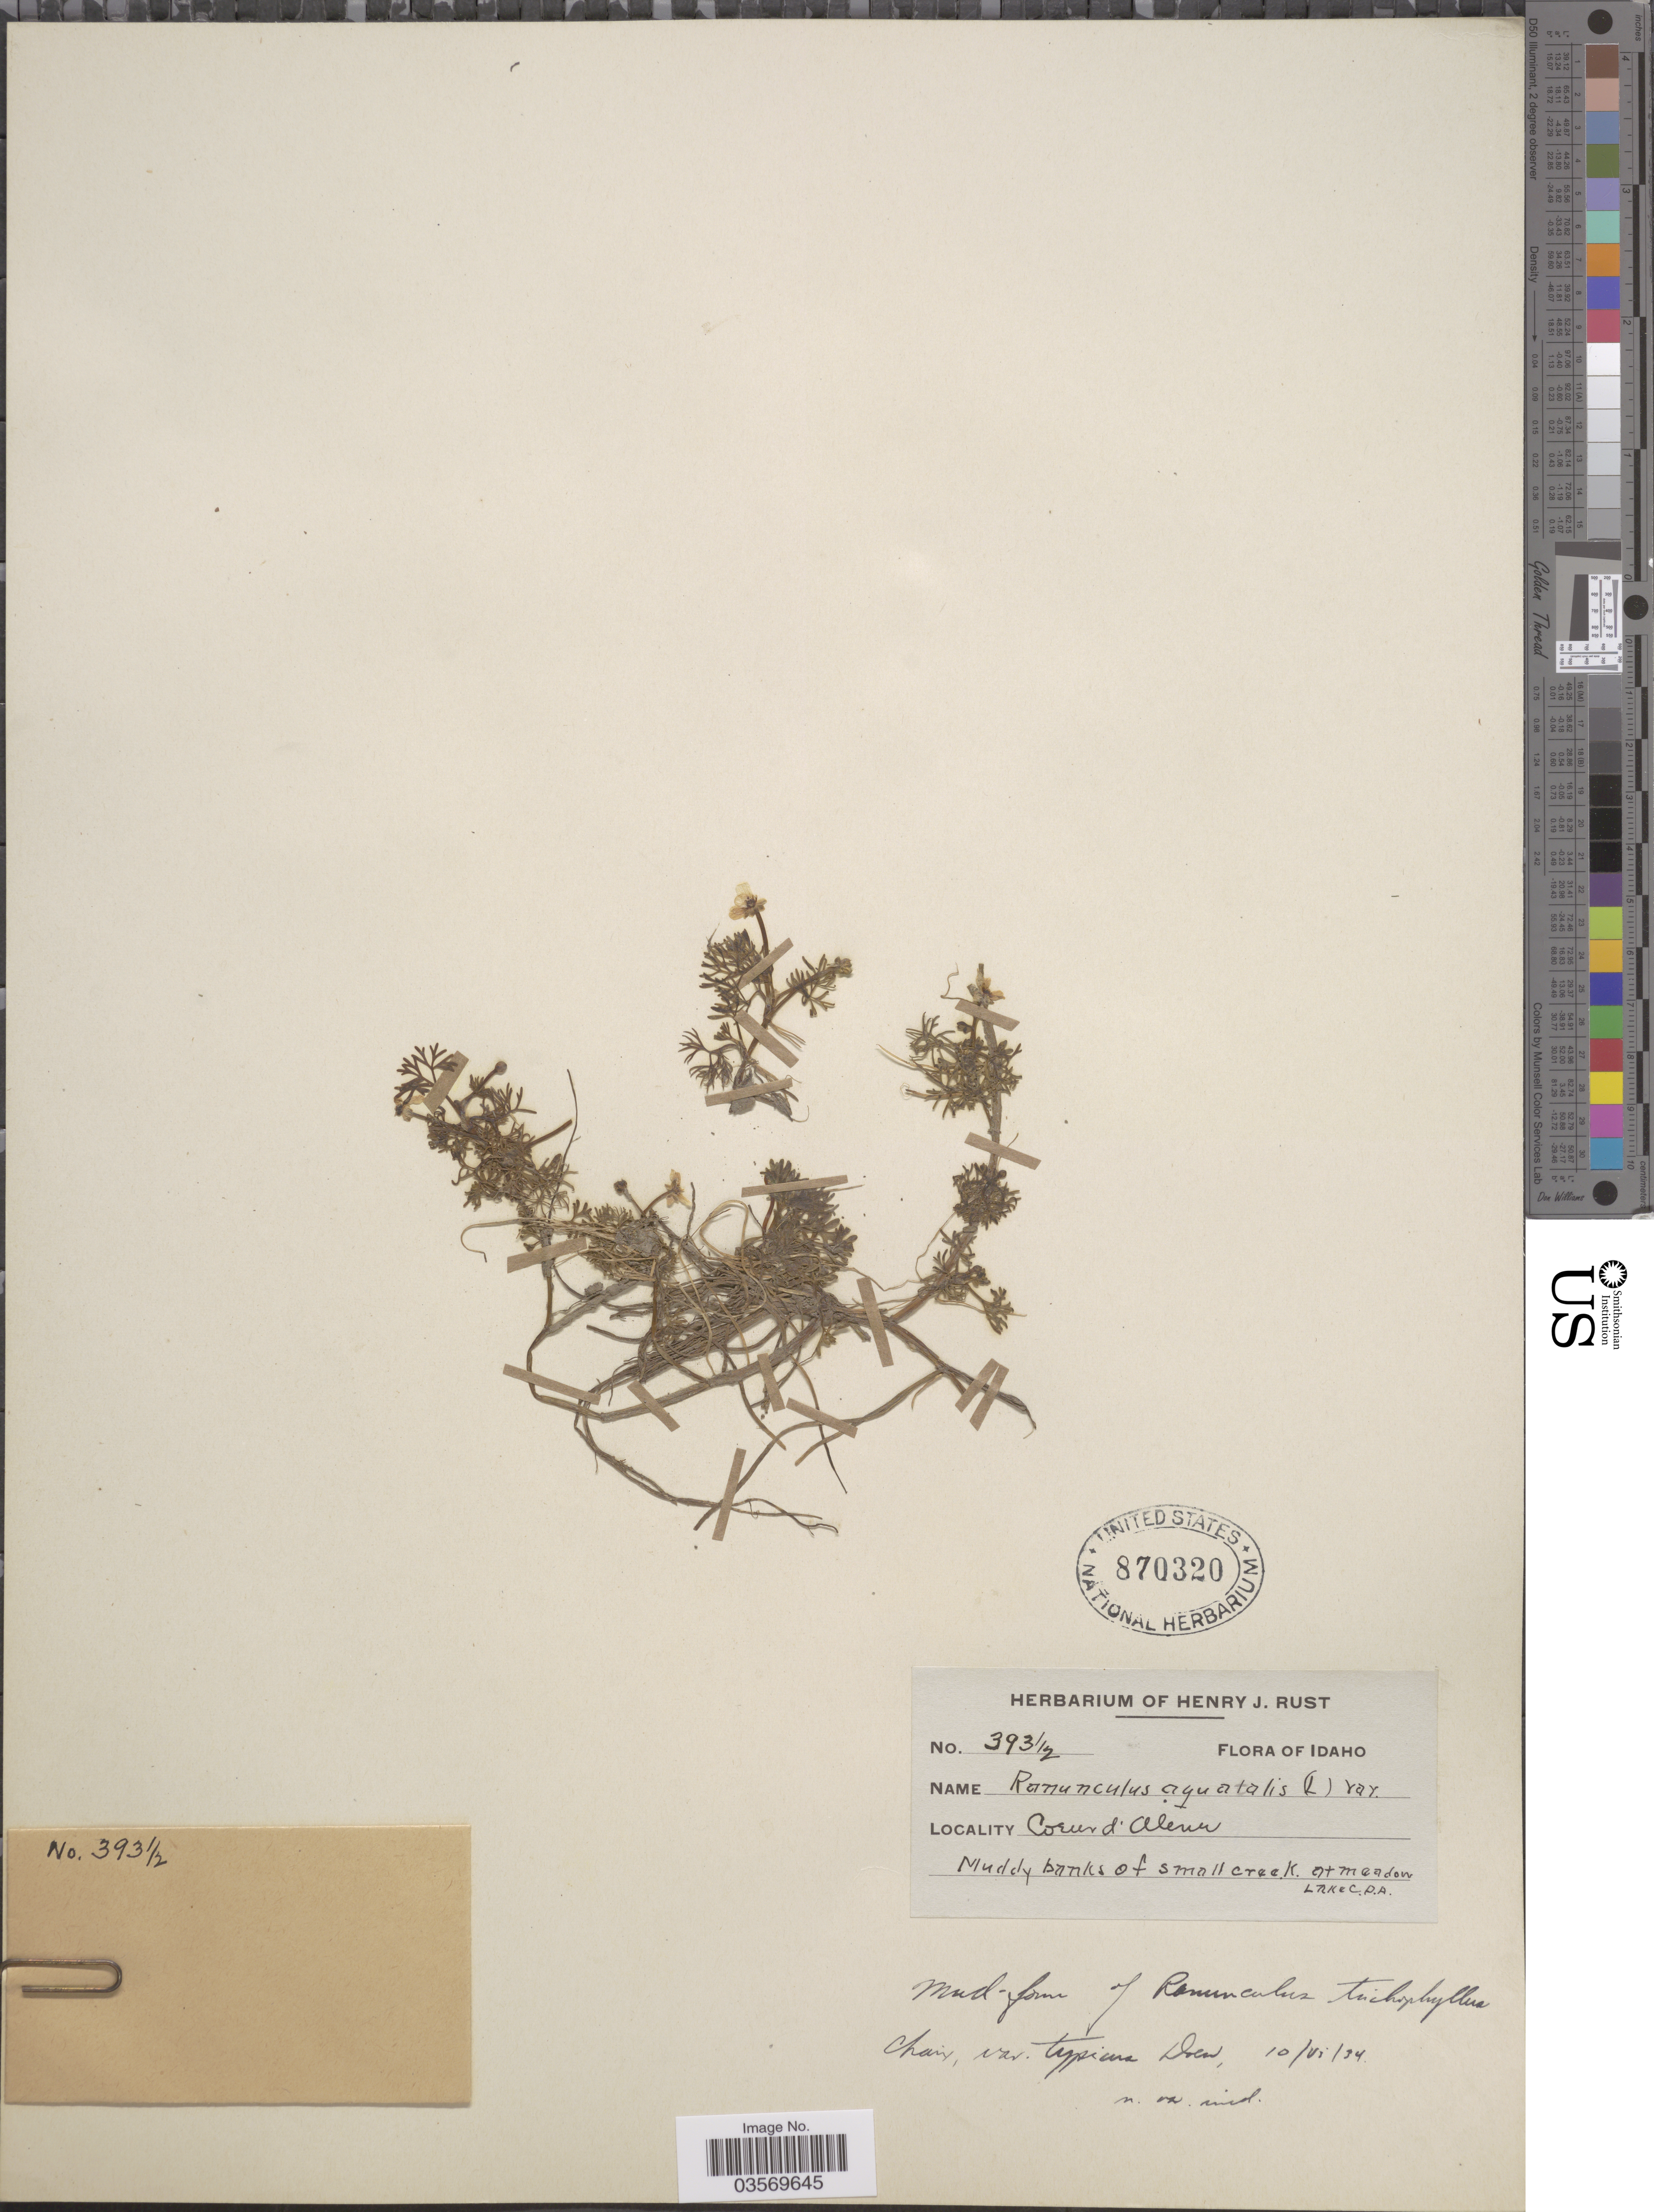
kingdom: Plantae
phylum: Tracheophyta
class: Magnoliopsida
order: Ranunculales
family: Ranunculaceae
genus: Ranunculus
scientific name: Ranunculus trichophyllus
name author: Chaix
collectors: ex herb. Henry J. Rust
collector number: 393½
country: United States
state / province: Idaho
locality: Coeur d'Alene. Muddy banks of small creek at meadow Lake C.D.A.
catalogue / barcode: US 870320